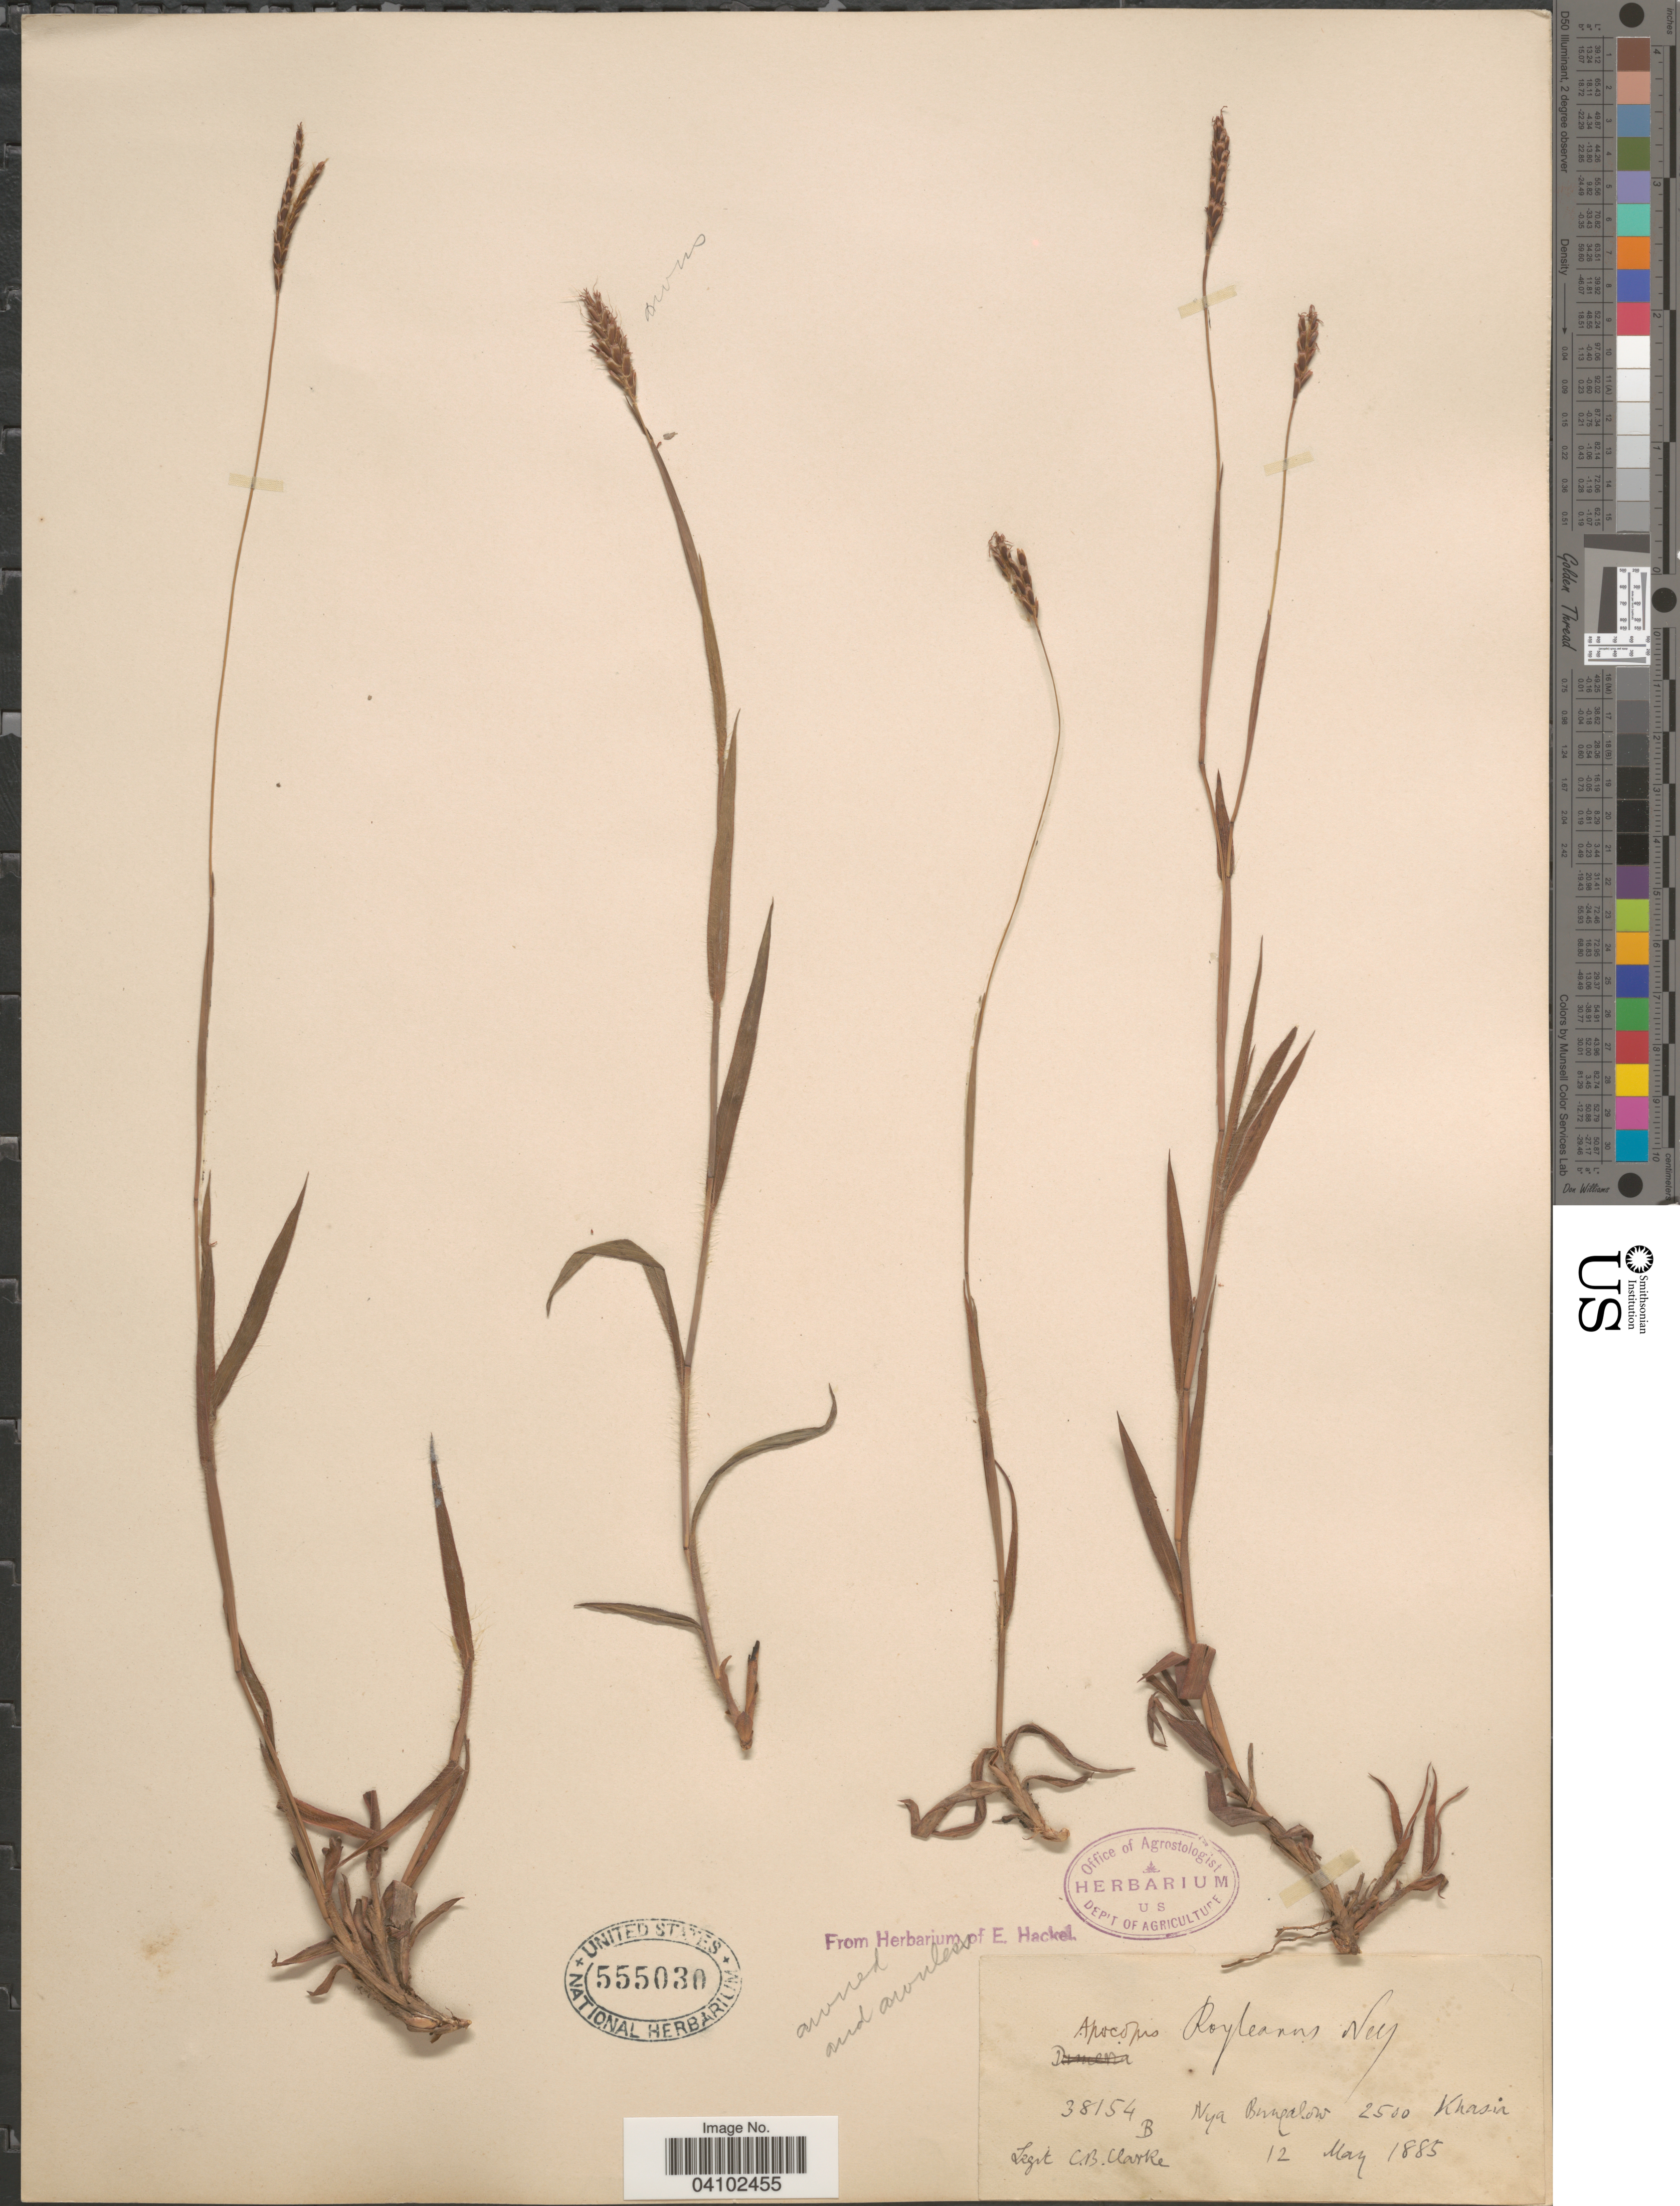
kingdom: Plantae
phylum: Tracheophyta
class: Liliopsida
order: Poales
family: Poaceae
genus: Apocopis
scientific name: Apocopis paleaceus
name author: Hochr.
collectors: C. B. Clarke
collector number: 38154B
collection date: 1885-05-12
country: India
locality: Nya Bungalow. Khasia.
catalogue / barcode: US 555030